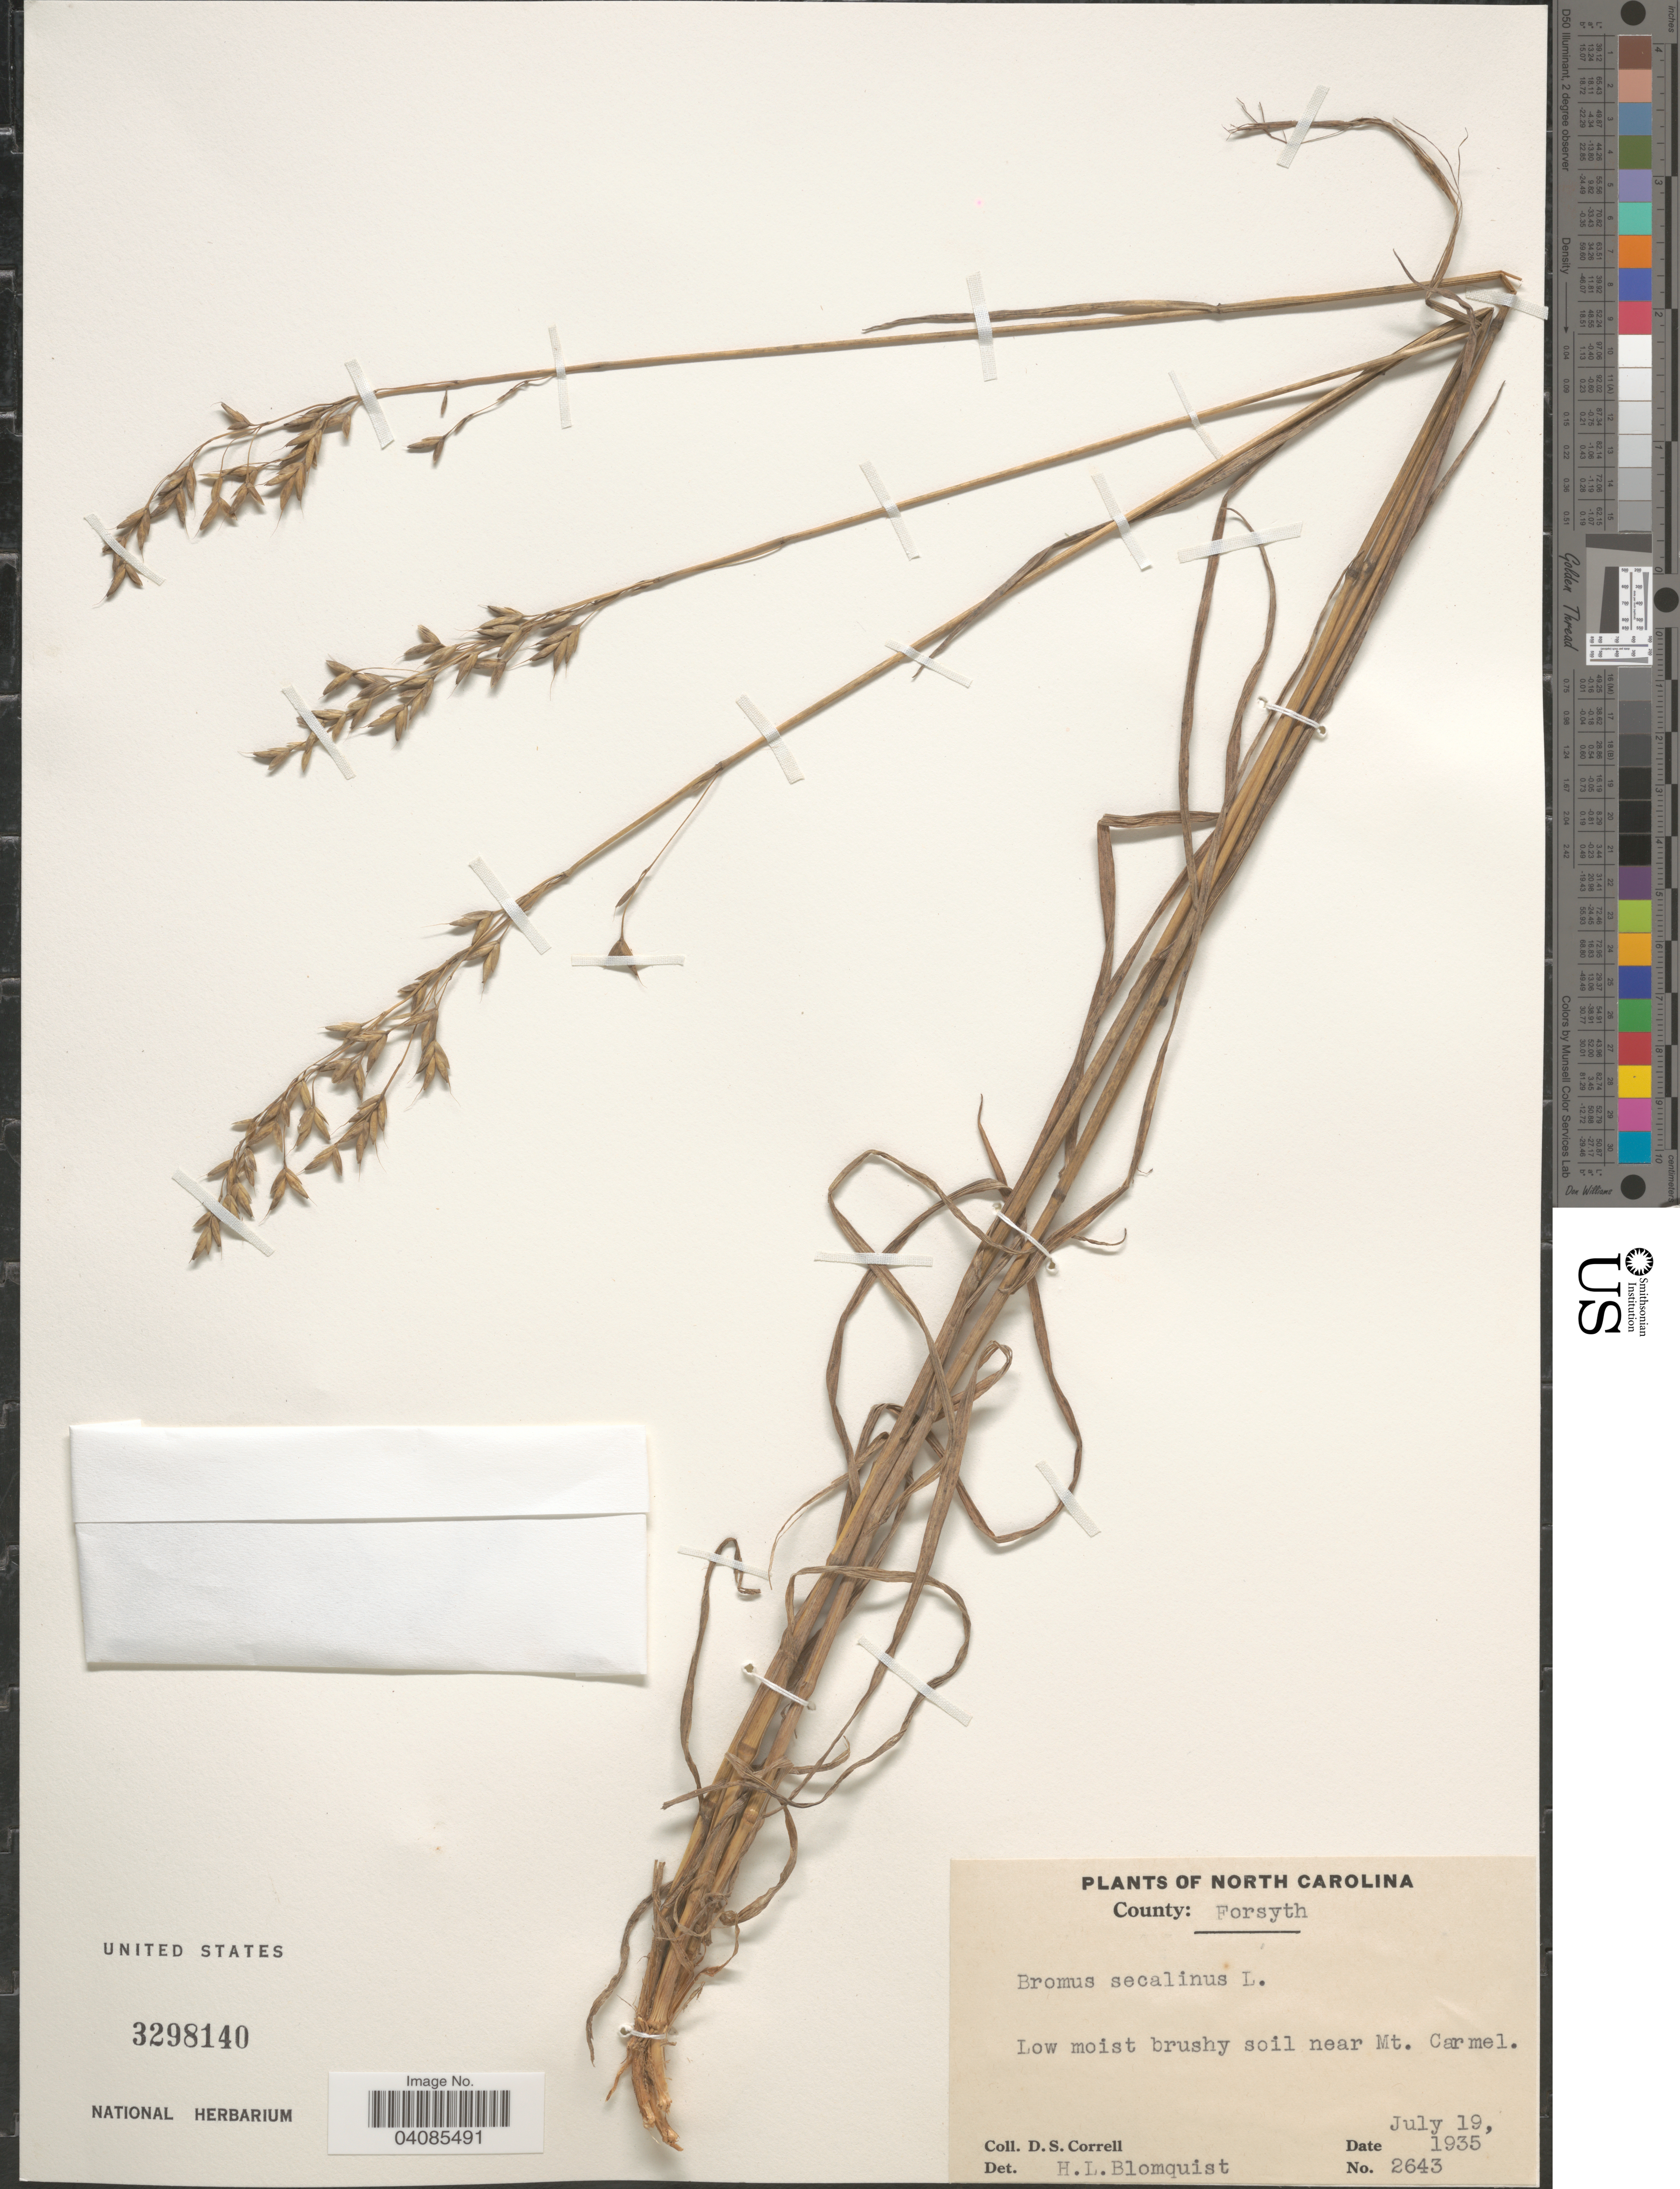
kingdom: Plantae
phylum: Tracheophyta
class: Liliopsida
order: Poales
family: Poaceae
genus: Bromus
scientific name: Bromus secalinus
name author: L.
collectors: D. S. Correll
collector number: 2643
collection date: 1935-07-19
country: United States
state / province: North Carolina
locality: County: Forsyth. Low moist brushy soil near Mt. Carmel.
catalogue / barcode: US 3298140